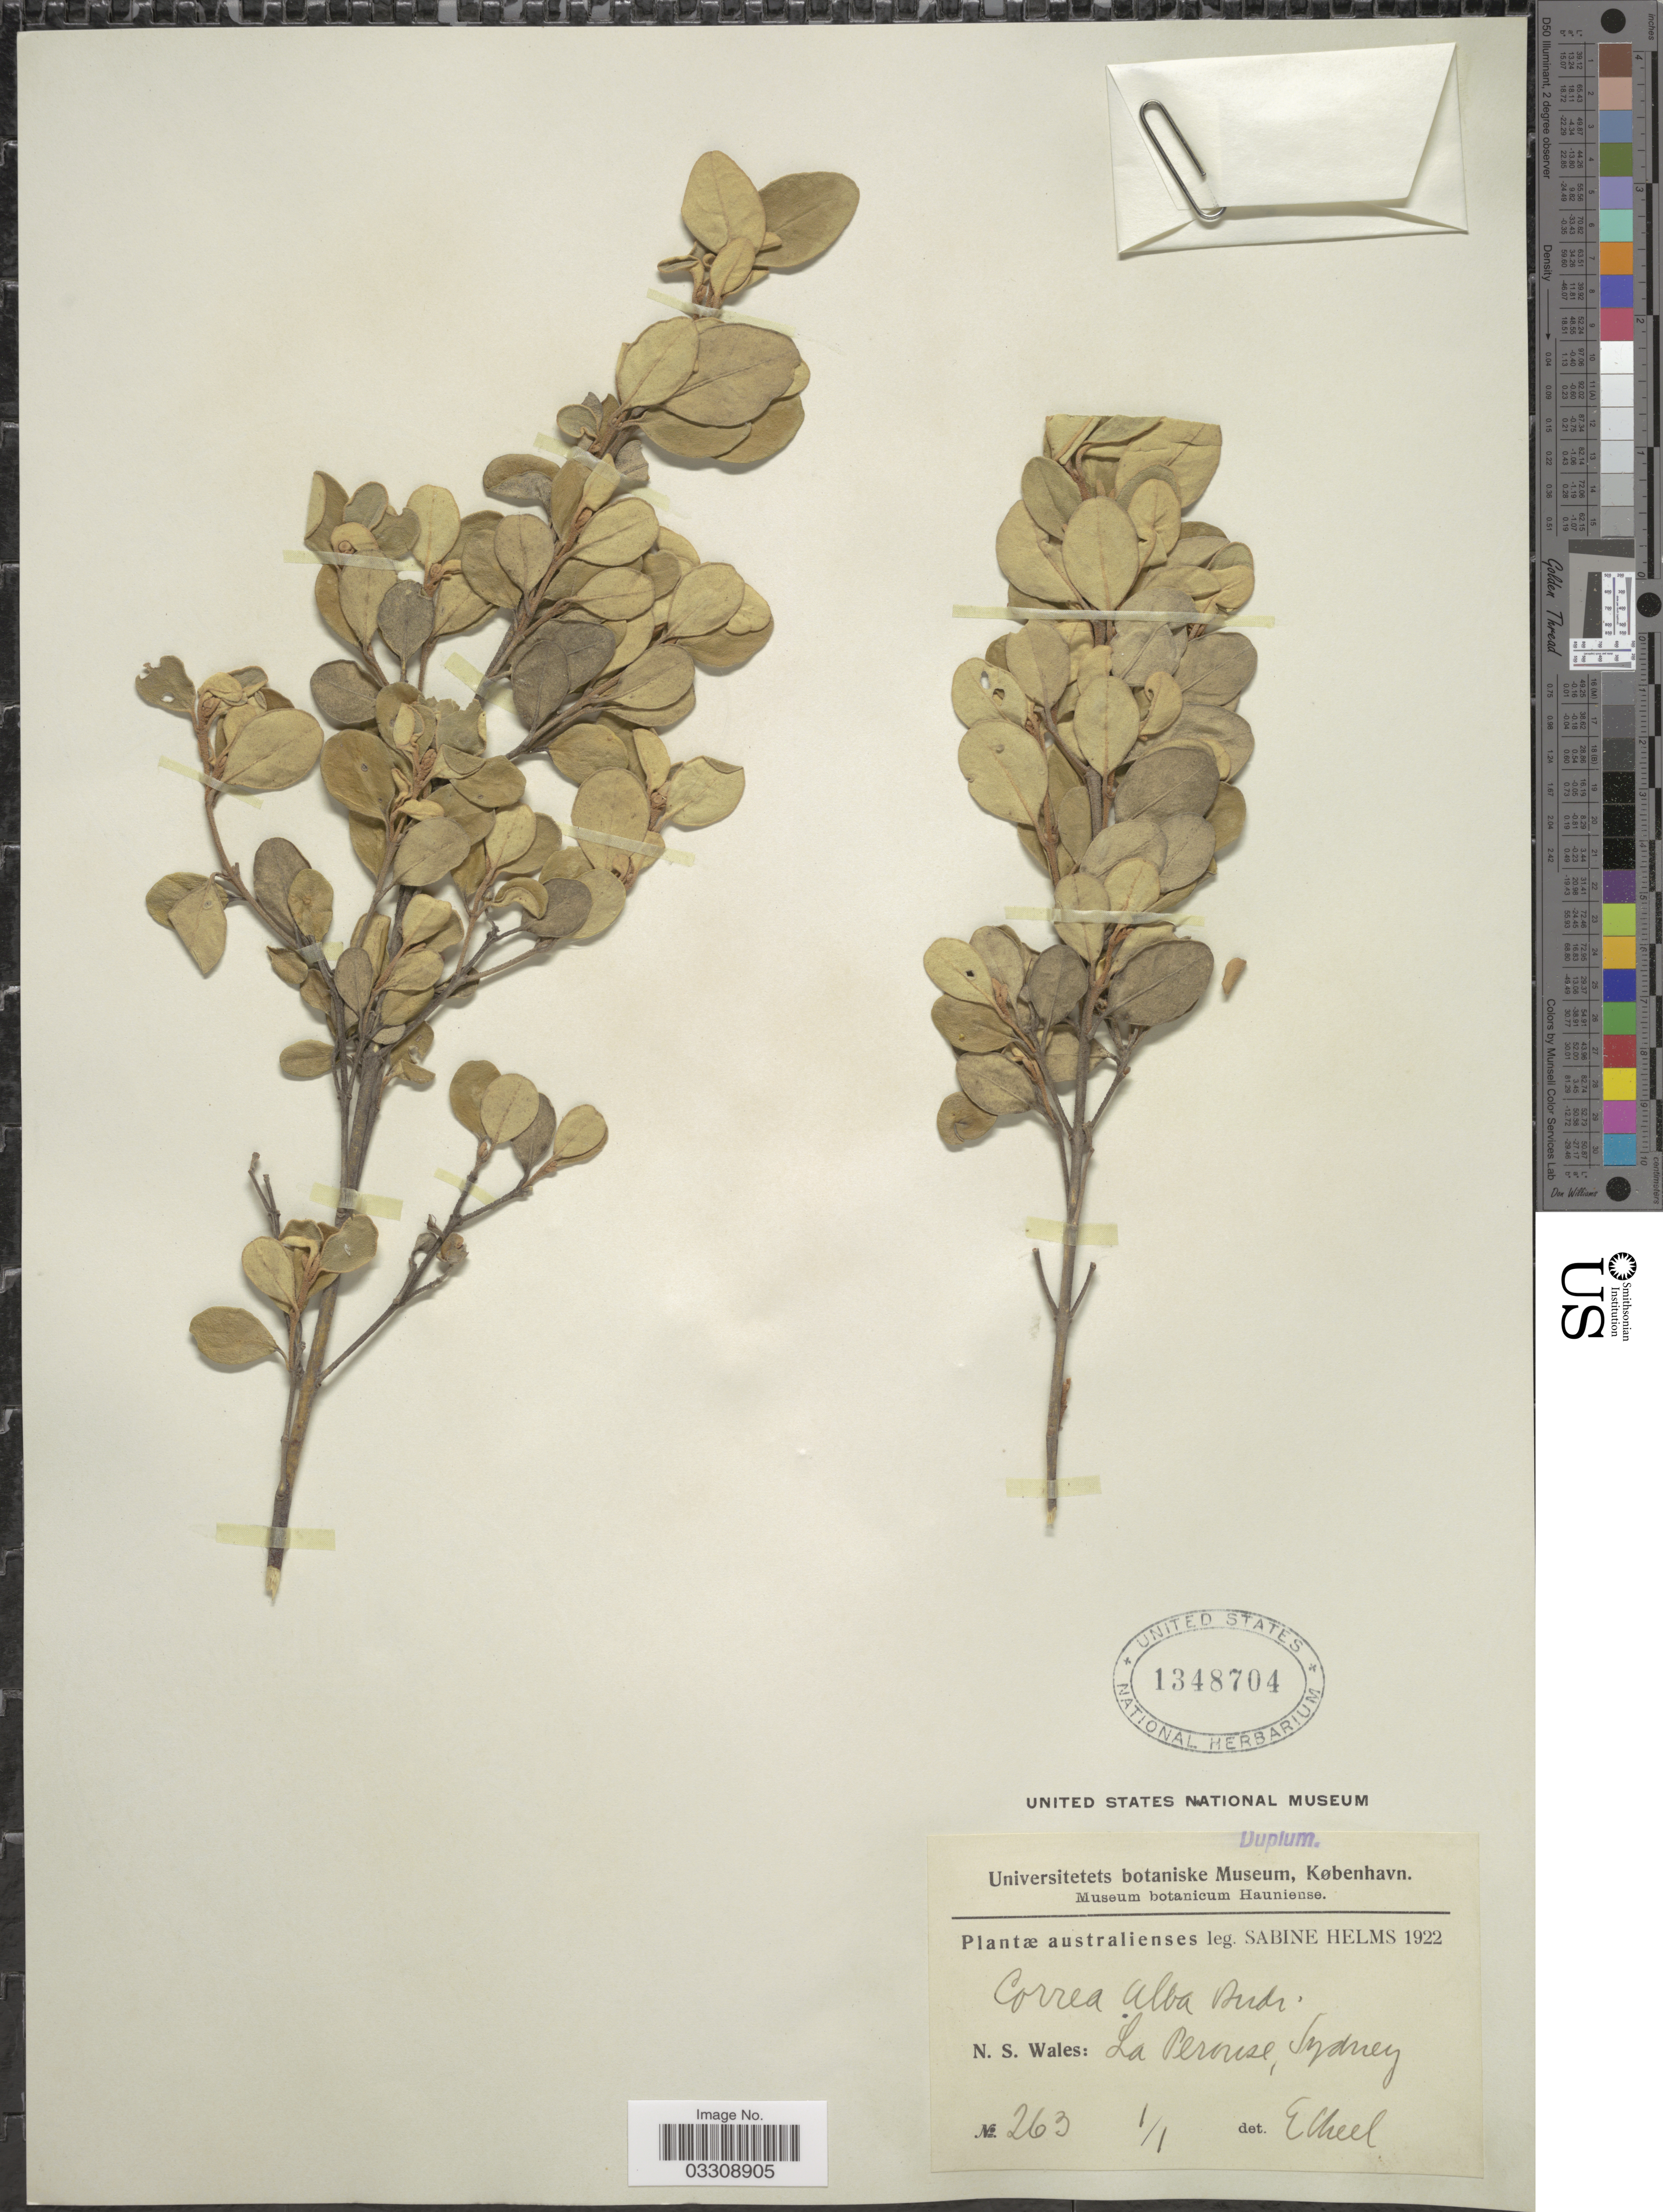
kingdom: Plantae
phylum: Tracheophyta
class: Magnoliopsida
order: Sapindales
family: Rutaceae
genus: Correa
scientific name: Correa alba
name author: Andrews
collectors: S. Helms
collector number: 263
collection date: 1922-01-01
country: Australia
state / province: New South Wales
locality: La Perouse, Sydney.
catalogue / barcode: US 1348704